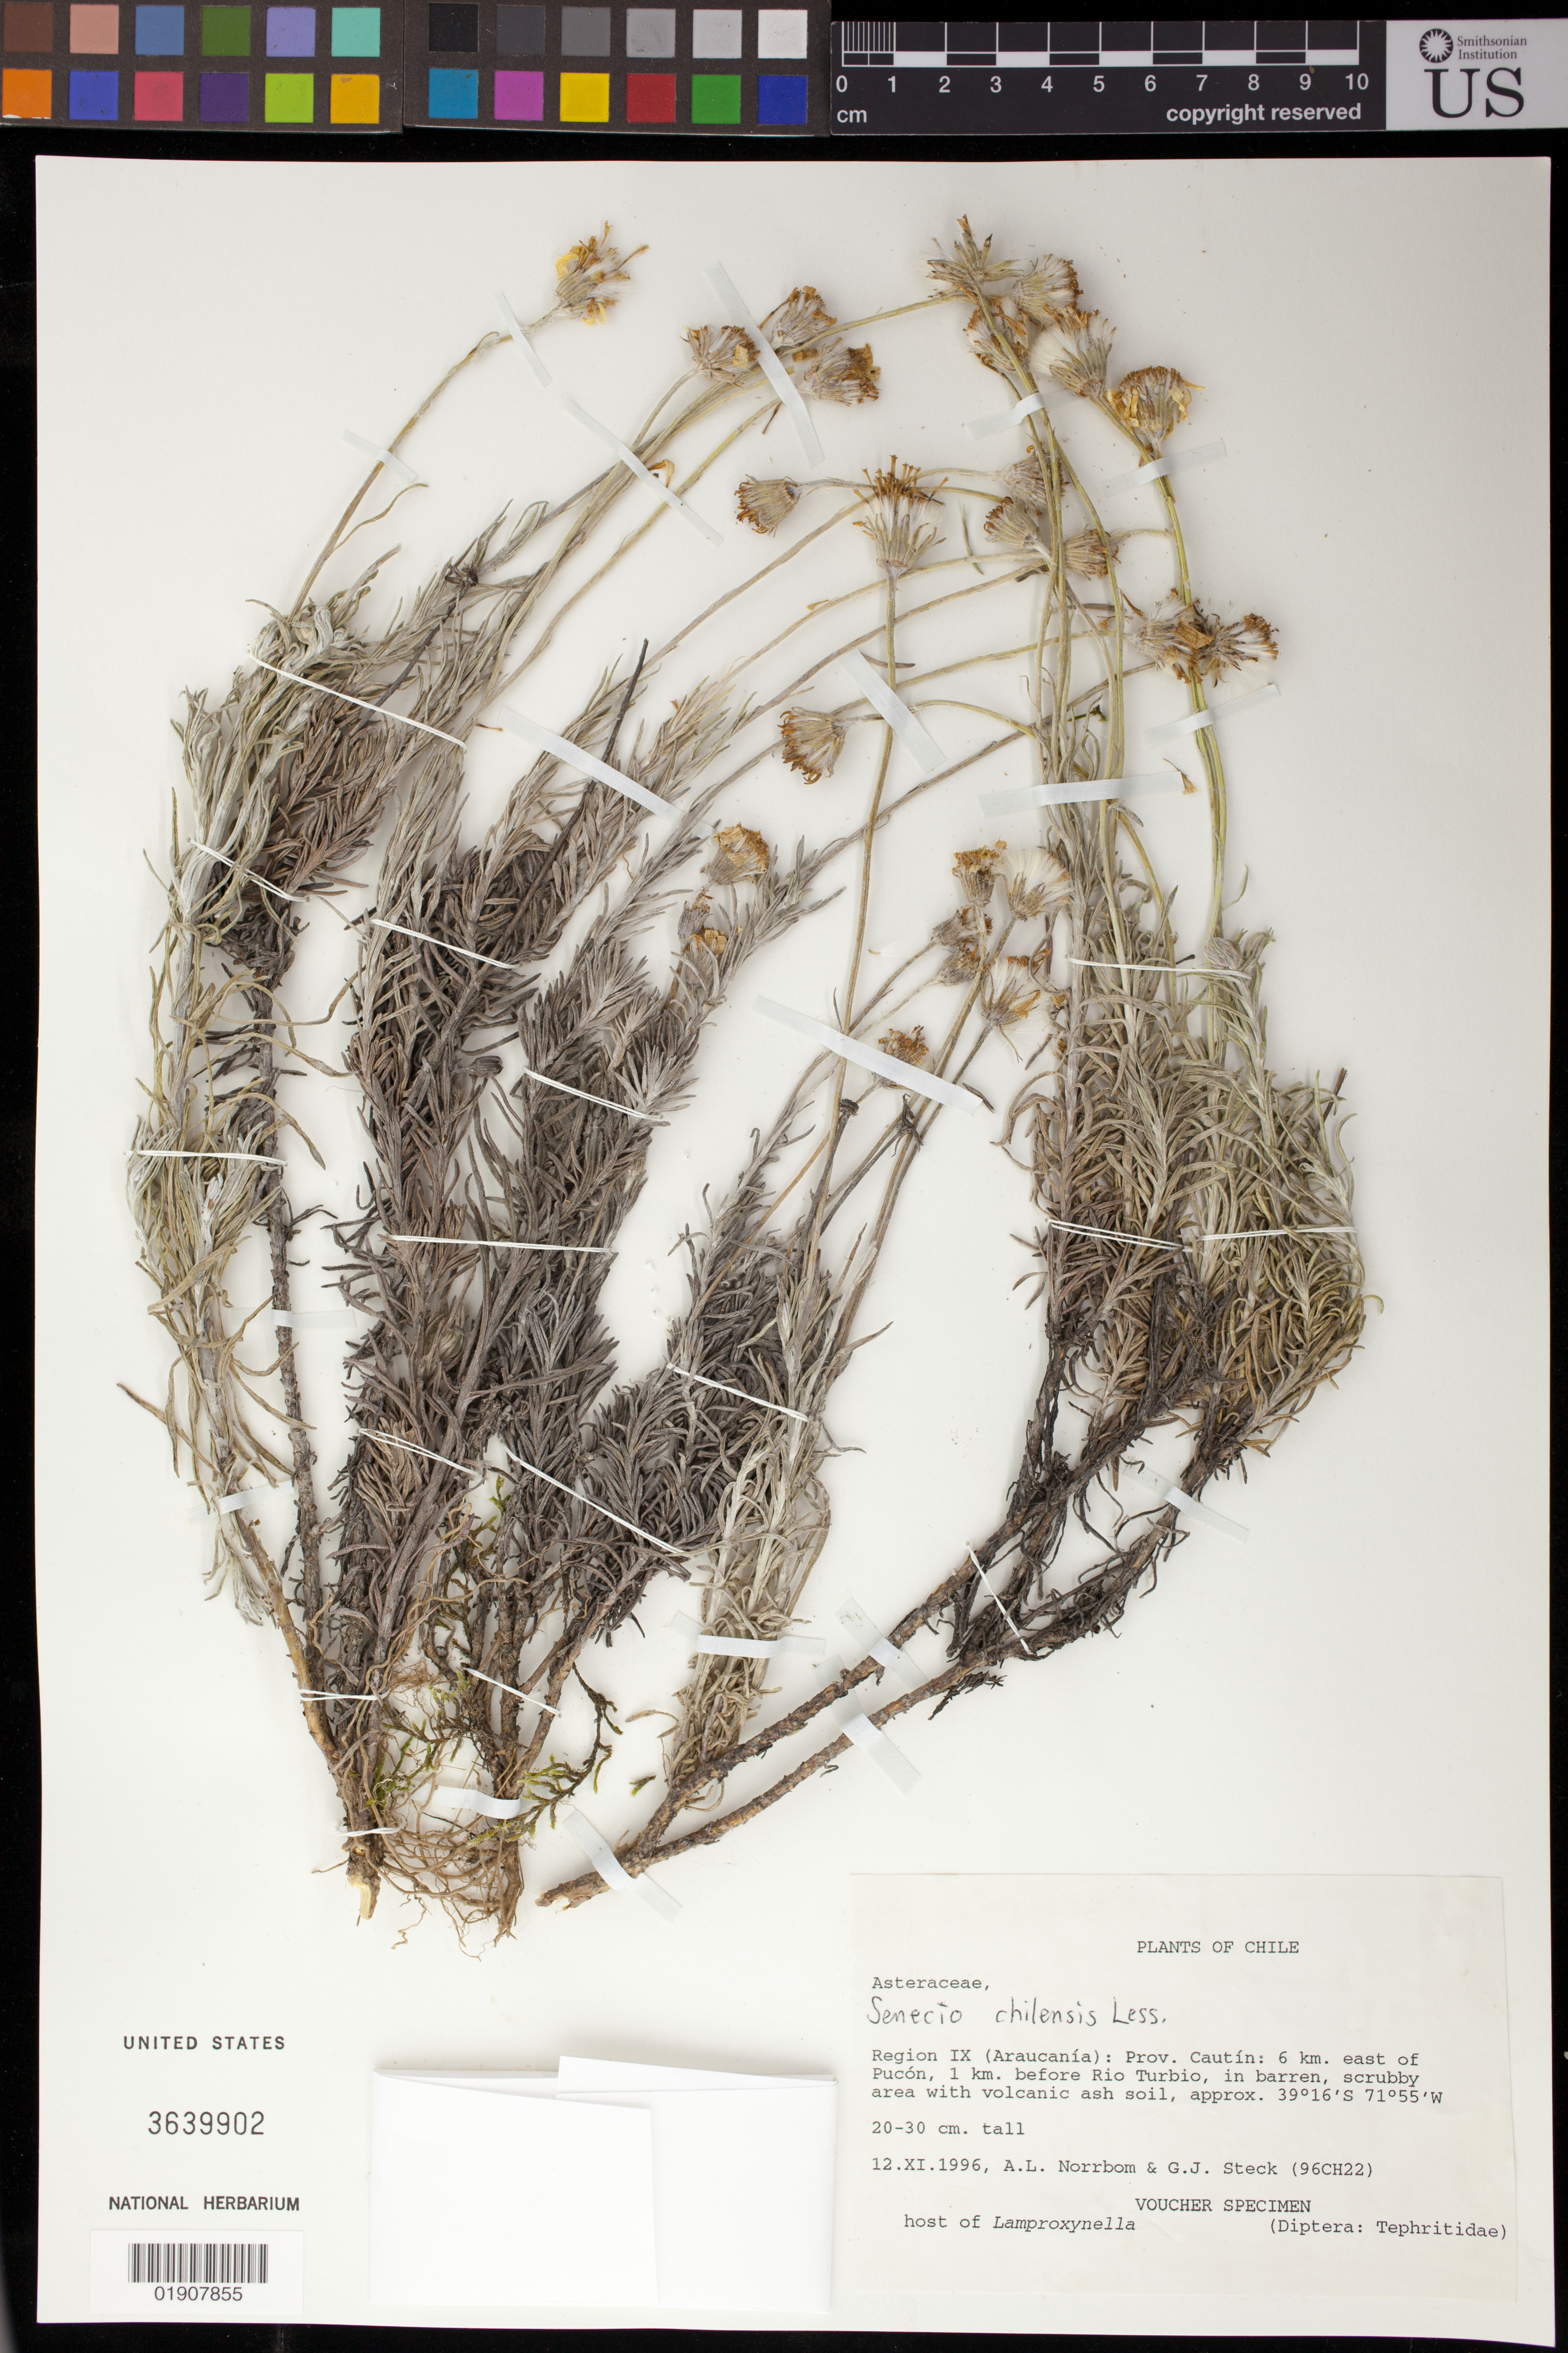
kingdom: Plantae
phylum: Tracheophyta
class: Magnoliopsida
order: Asterales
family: Asteraceae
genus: Senecio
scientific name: Senecio chilensis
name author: Less.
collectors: A. L. Norrbom & G. Steck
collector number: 96CH22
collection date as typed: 12.XI.1996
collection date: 1996-11-12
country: Chile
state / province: Araucanía (IX)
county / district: Cautin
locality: Prov. Cautin: 6km. east of Pucon, 1 km. before Rio Turbio.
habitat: in barren, scrubby area with volcanic ash soil.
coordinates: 39 16 S, 71 55 W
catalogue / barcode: US 3639902